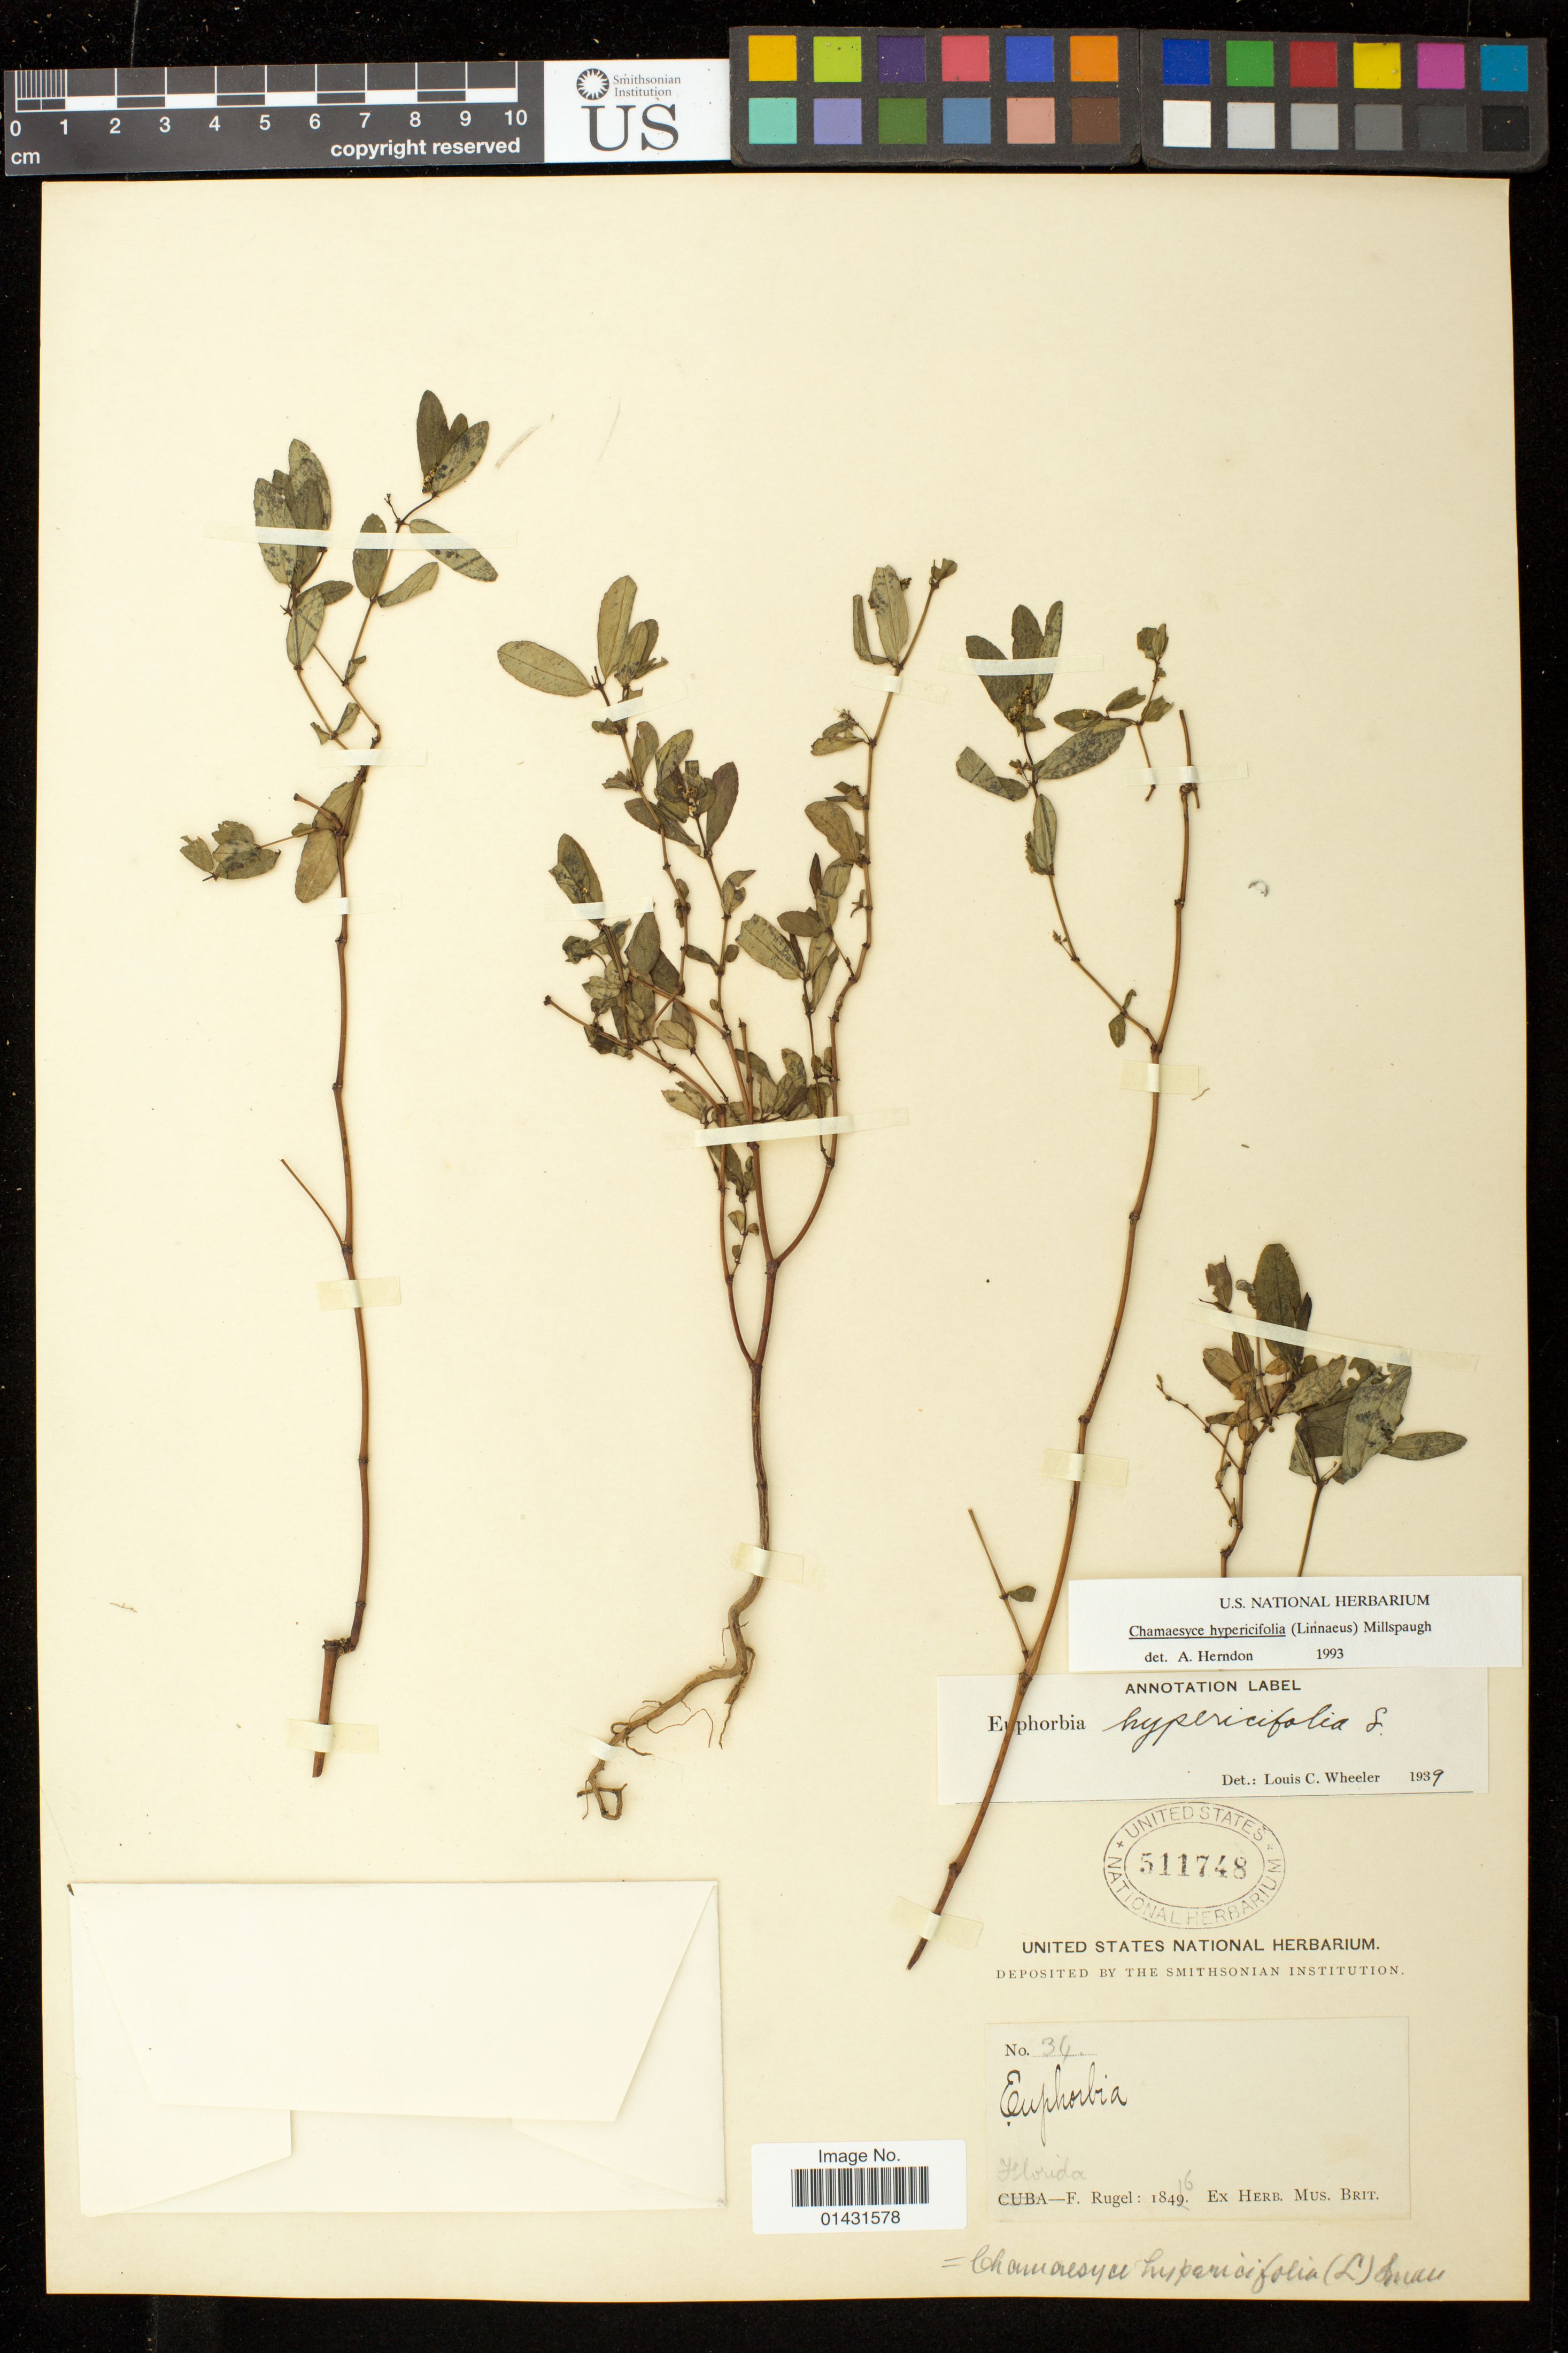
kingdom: Plantae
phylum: Tracheophyta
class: Magnoliopsida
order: Malpighiales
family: Euphorbiaceae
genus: Euphorbia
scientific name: Euphorbia hypericifolia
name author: L.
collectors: F. Rugel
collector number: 34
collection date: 1846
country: United States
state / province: Florida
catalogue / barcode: US 511748